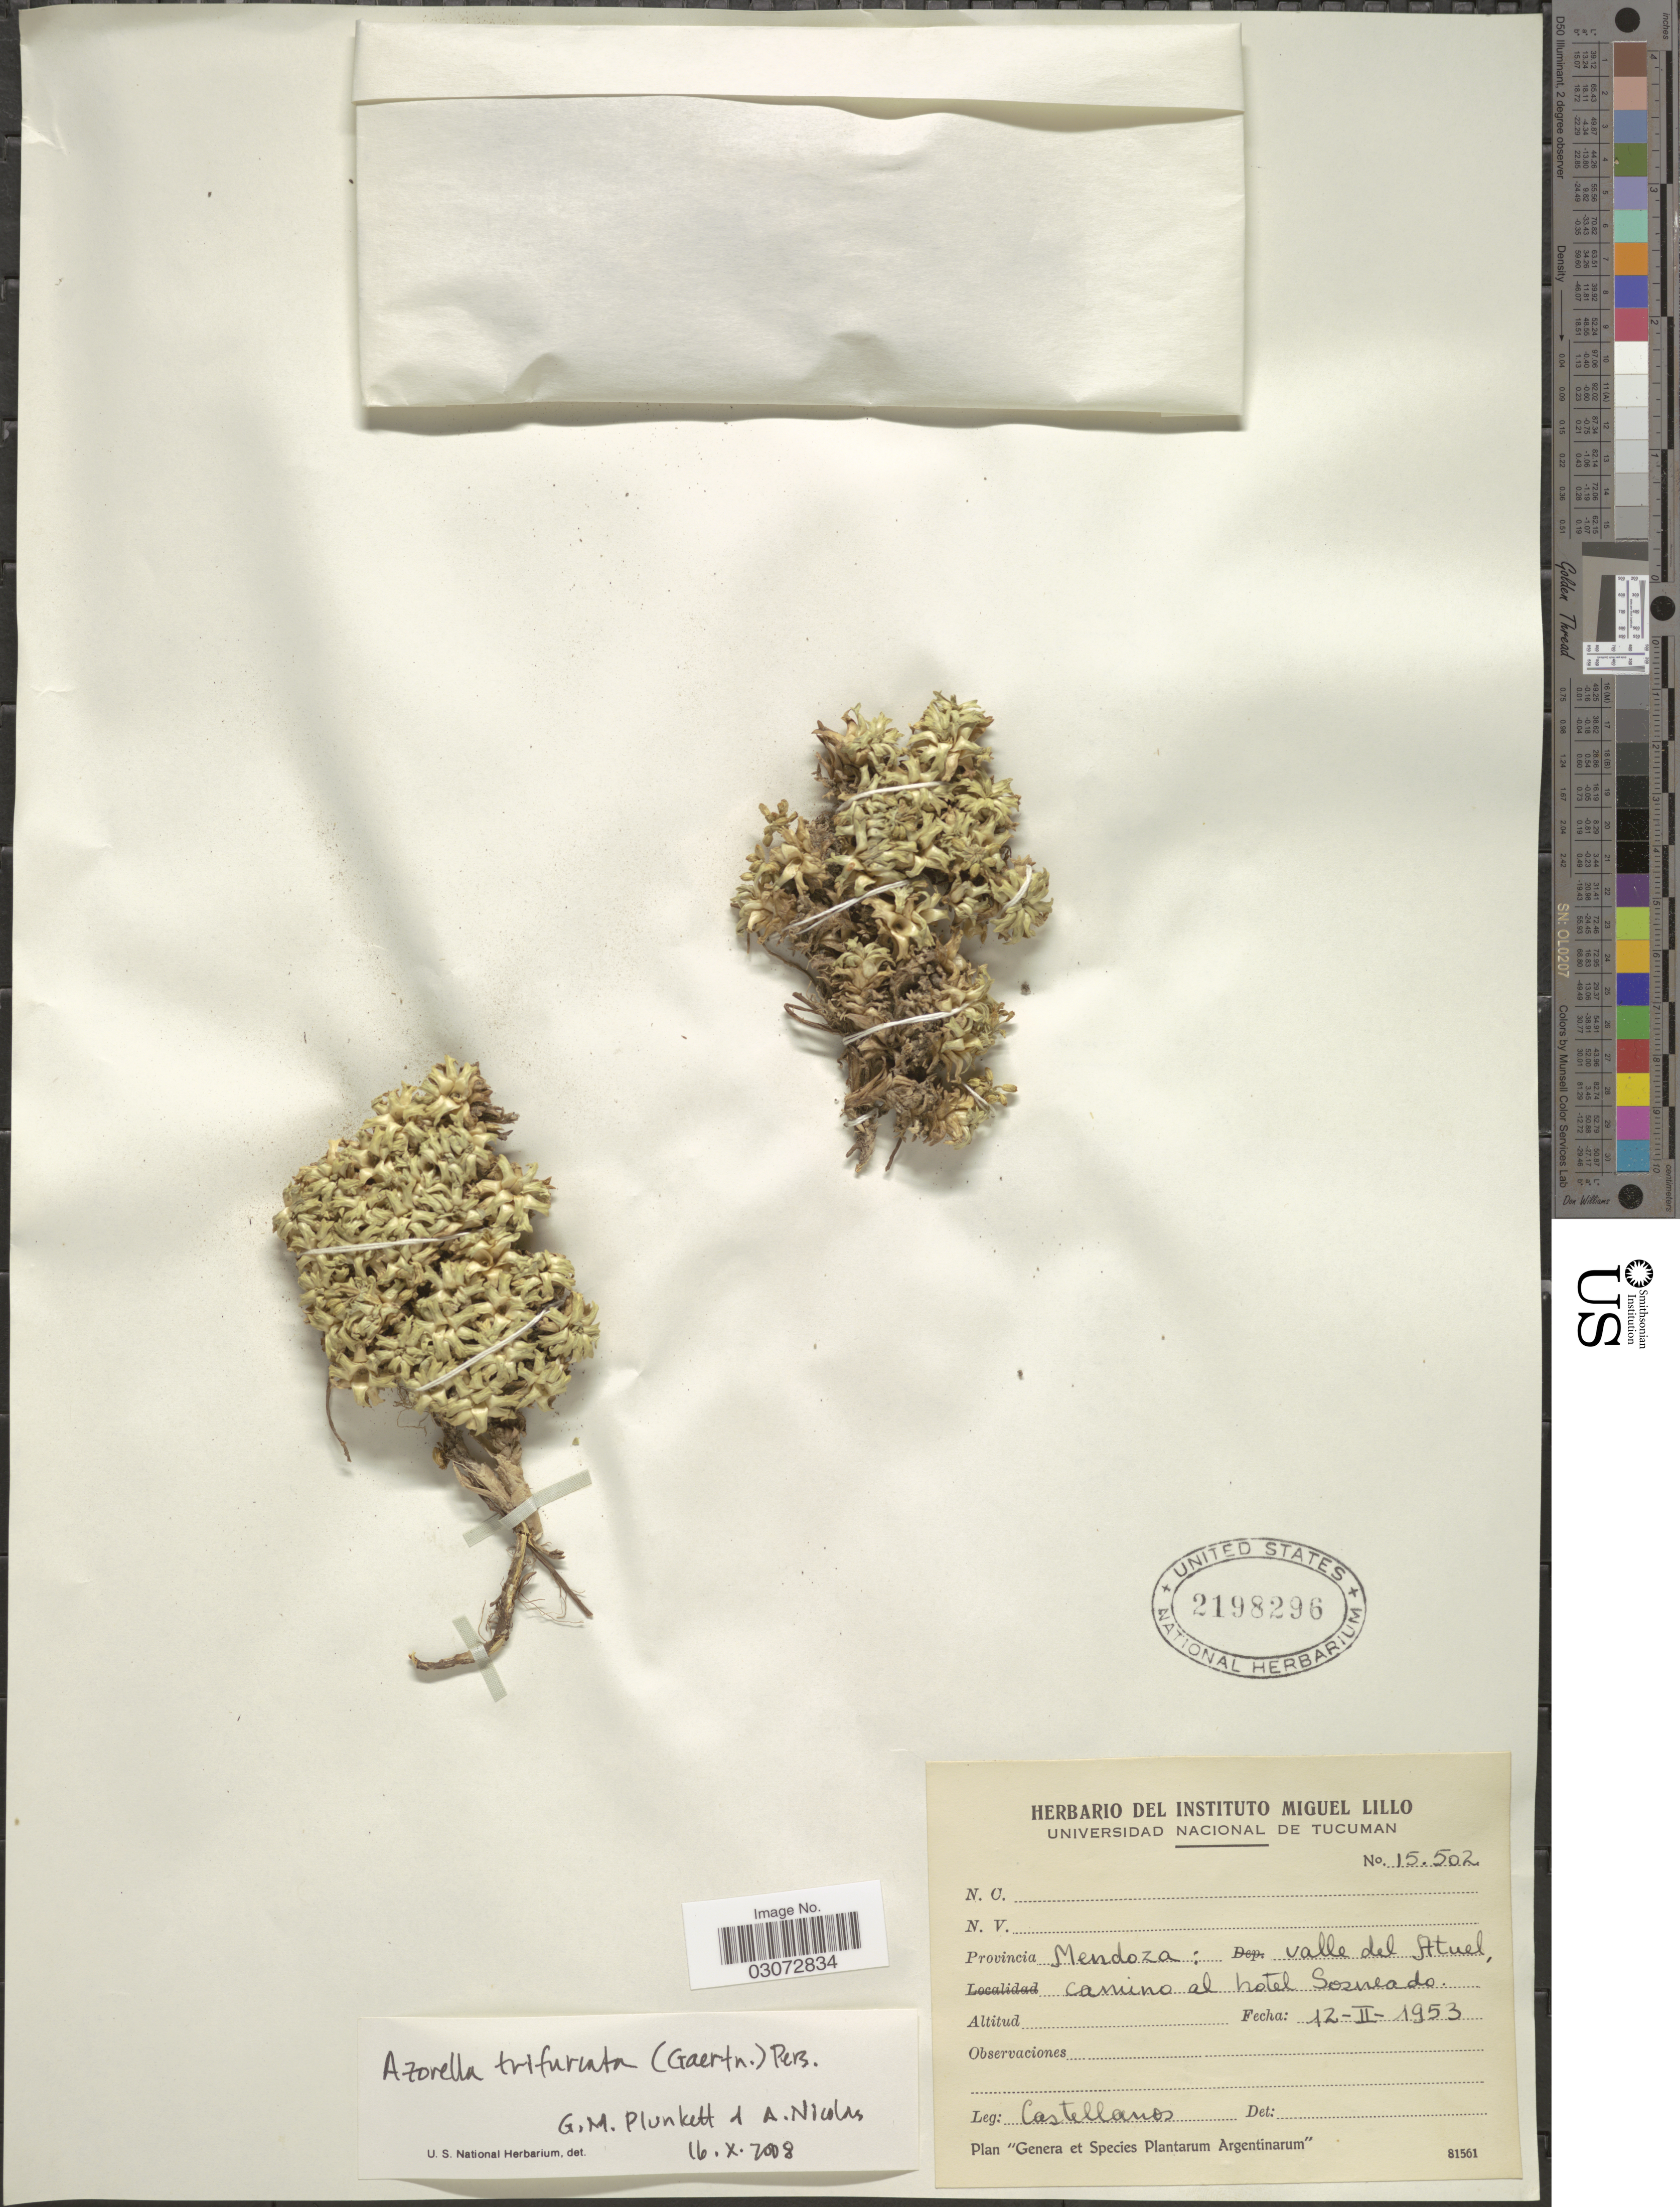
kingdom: Plantae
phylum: Tracheophyta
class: Magnoliopsida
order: Apiales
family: Apiaceae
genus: Azorella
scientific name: Azorella trifurcata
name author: (Gaertn.) Pers.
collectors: -- Castellanos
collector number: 15502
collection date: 1953-02-12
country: Argentina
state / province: Mendoza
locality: Valle del Atuel, camino al hotel Sosneado.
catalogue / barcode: US 2198296